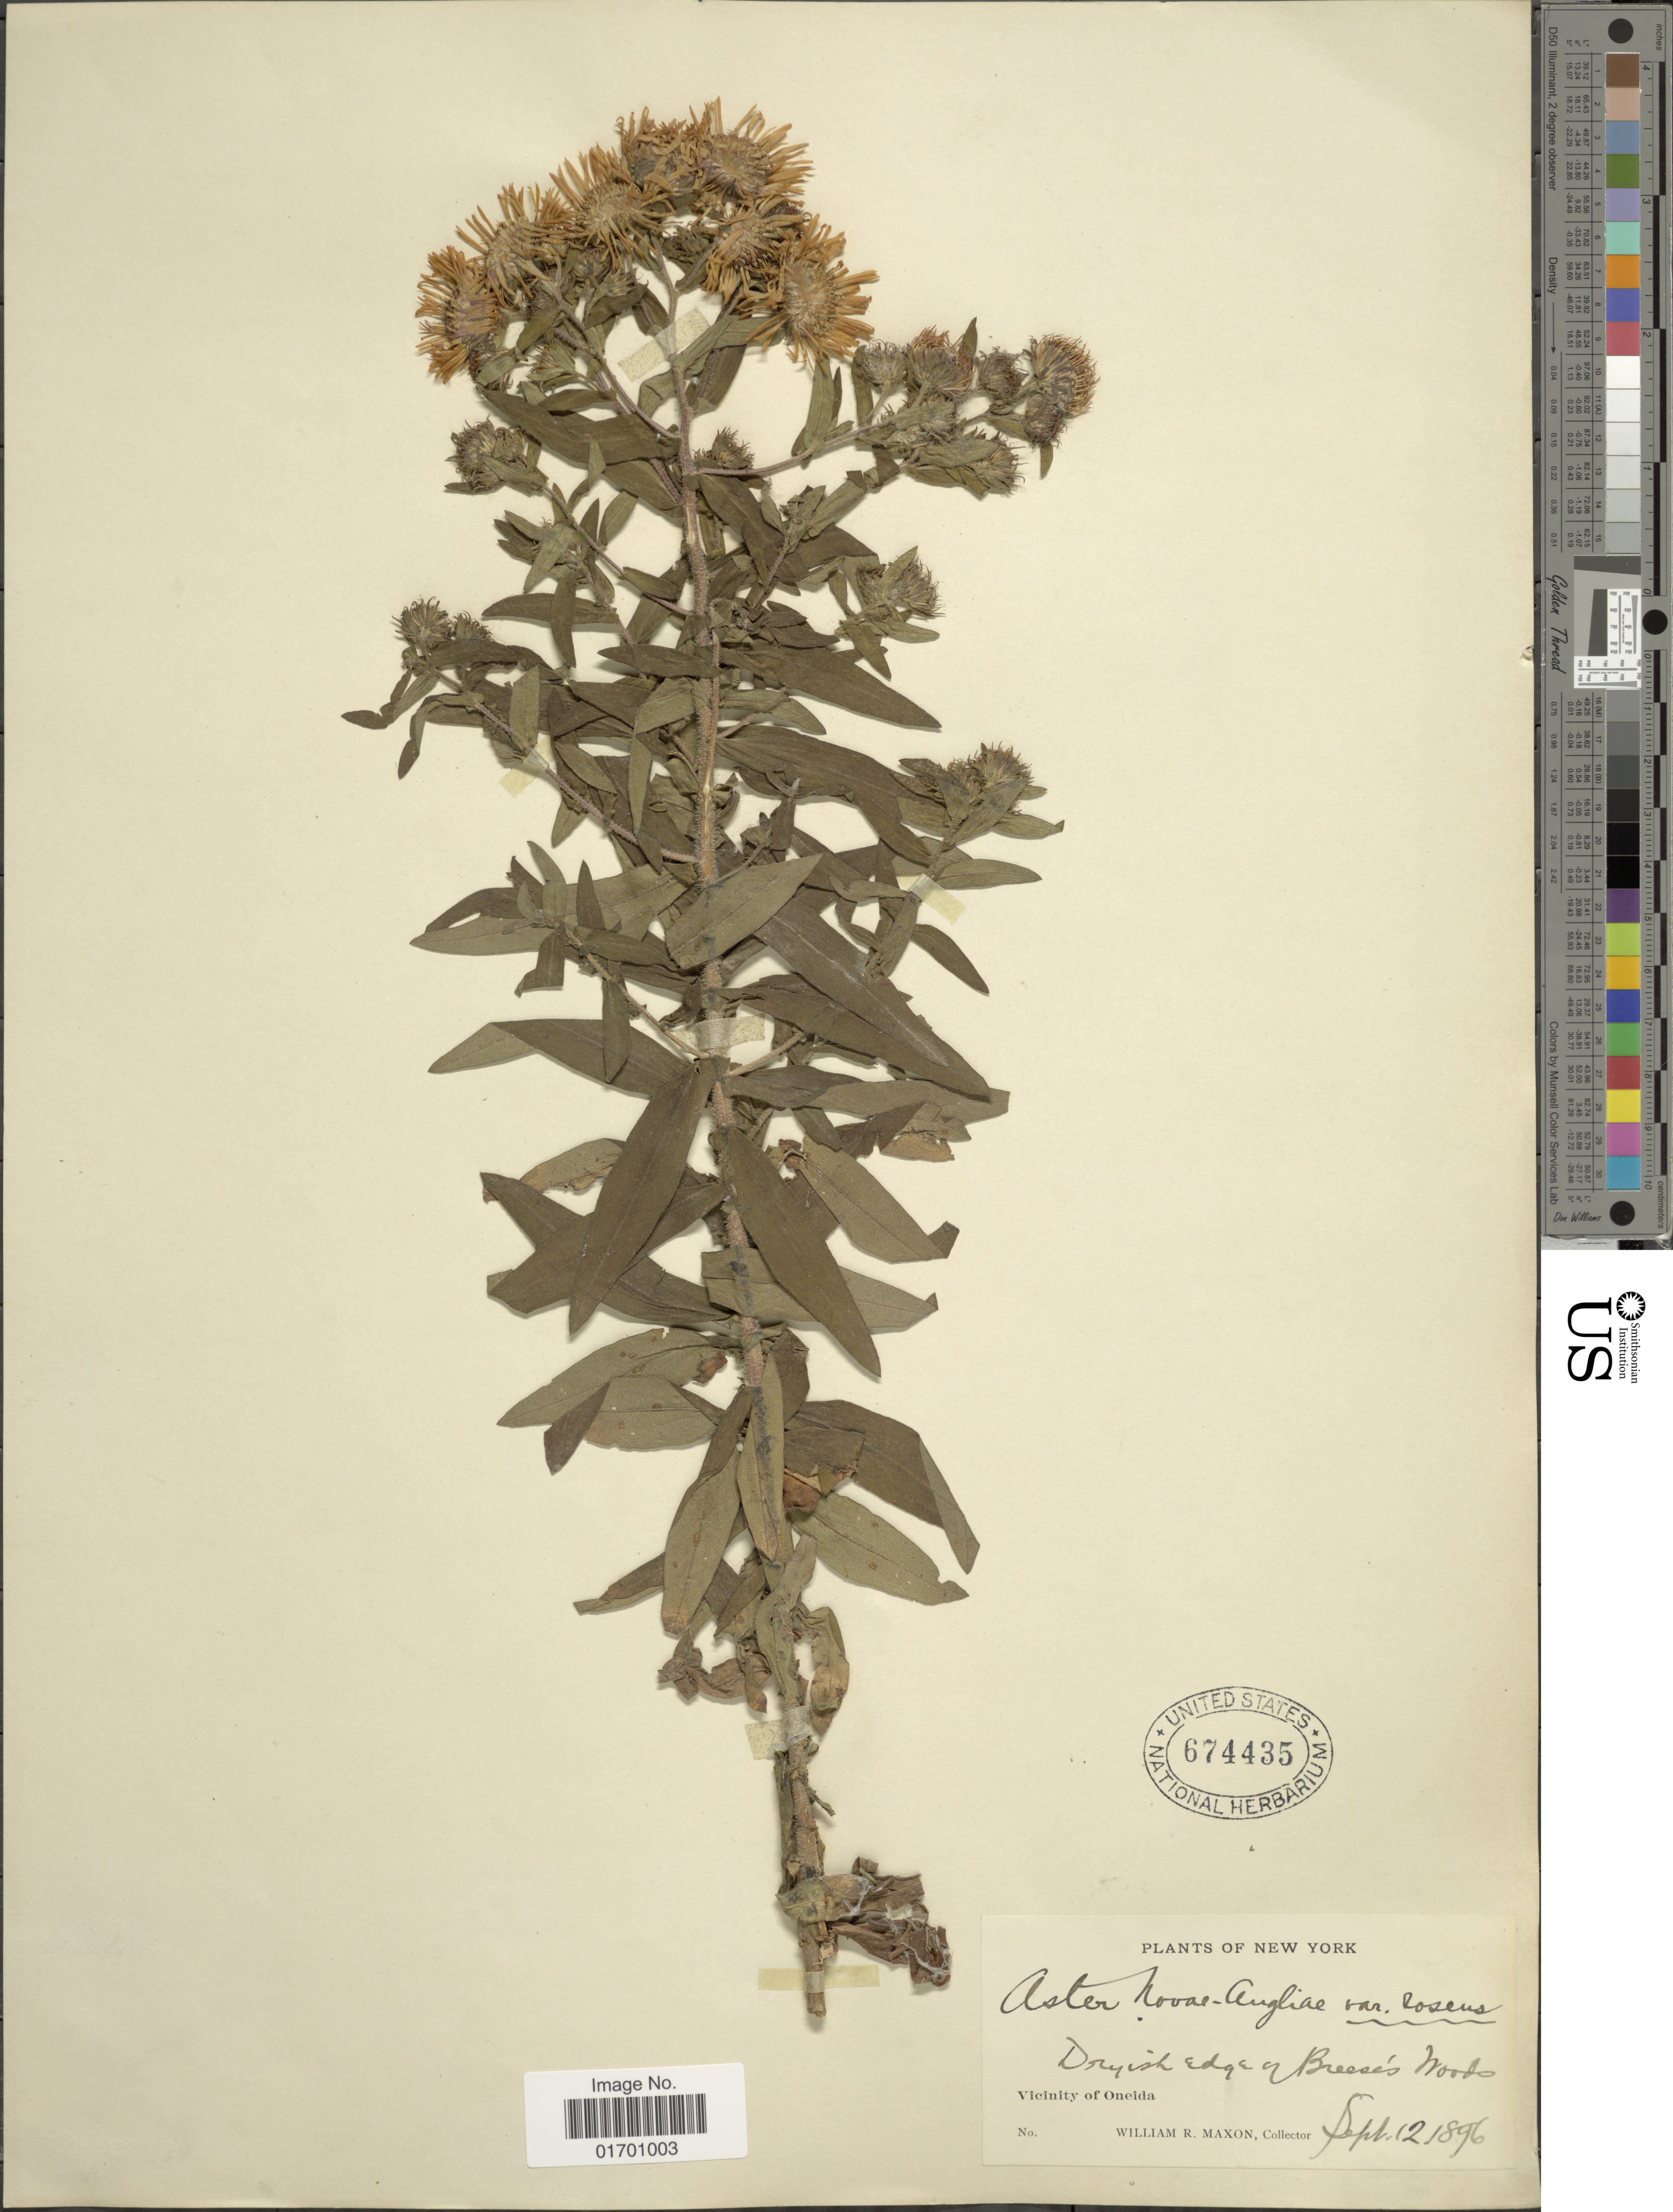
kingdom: Plantae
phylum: Tracheophyta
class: Magnoliopsida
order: Asterales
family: Asteraceae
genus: Symphyotrichum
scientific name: Symphyotrichum novae-angliae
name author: (L.) G.L. Nesom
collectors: W. R. Maxon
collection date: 1896-09-12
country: United States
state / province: New York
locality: Dryish edge of Breese's Woods. Vicinity of Oneida.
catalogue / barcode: US 674435